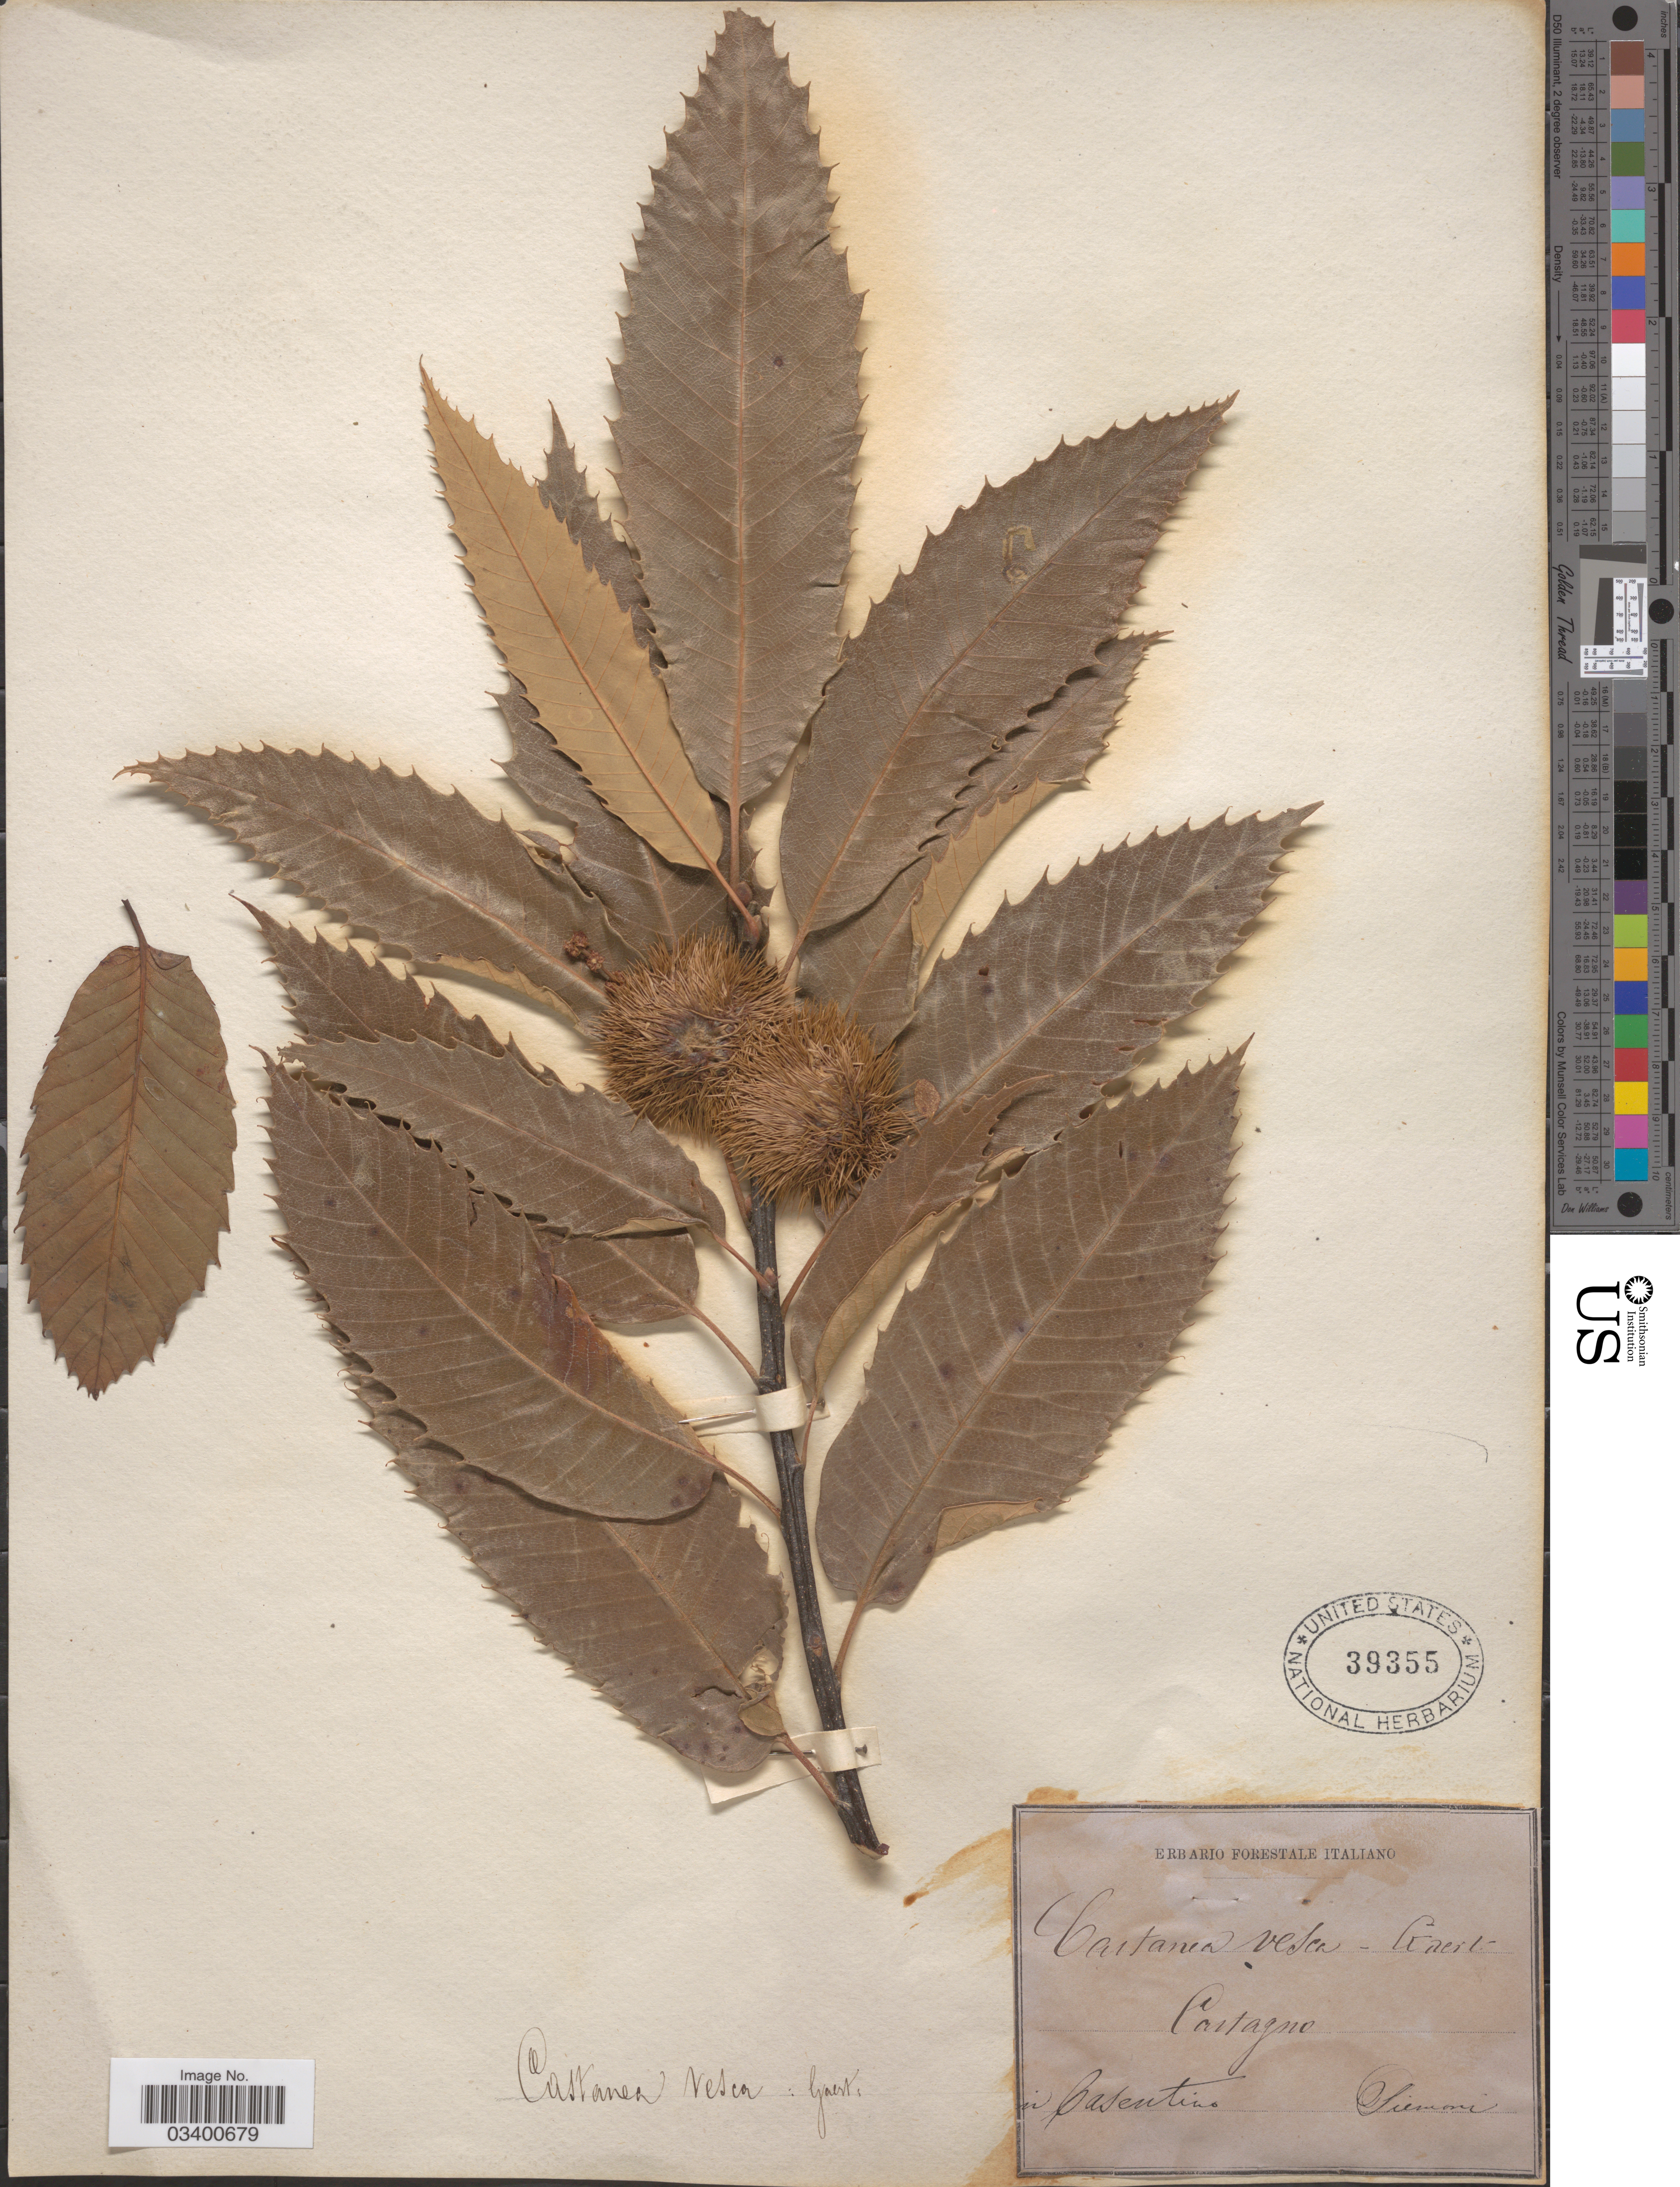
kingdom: Plantae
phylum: Tracheophyta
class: Magnoliopsida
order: Fagales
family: Fagaceae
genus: Castanea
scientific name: Castanea sativa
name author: Mill.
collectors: Siemoni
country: Italy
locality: Castagno. In Casentino.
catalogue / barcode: US 39355